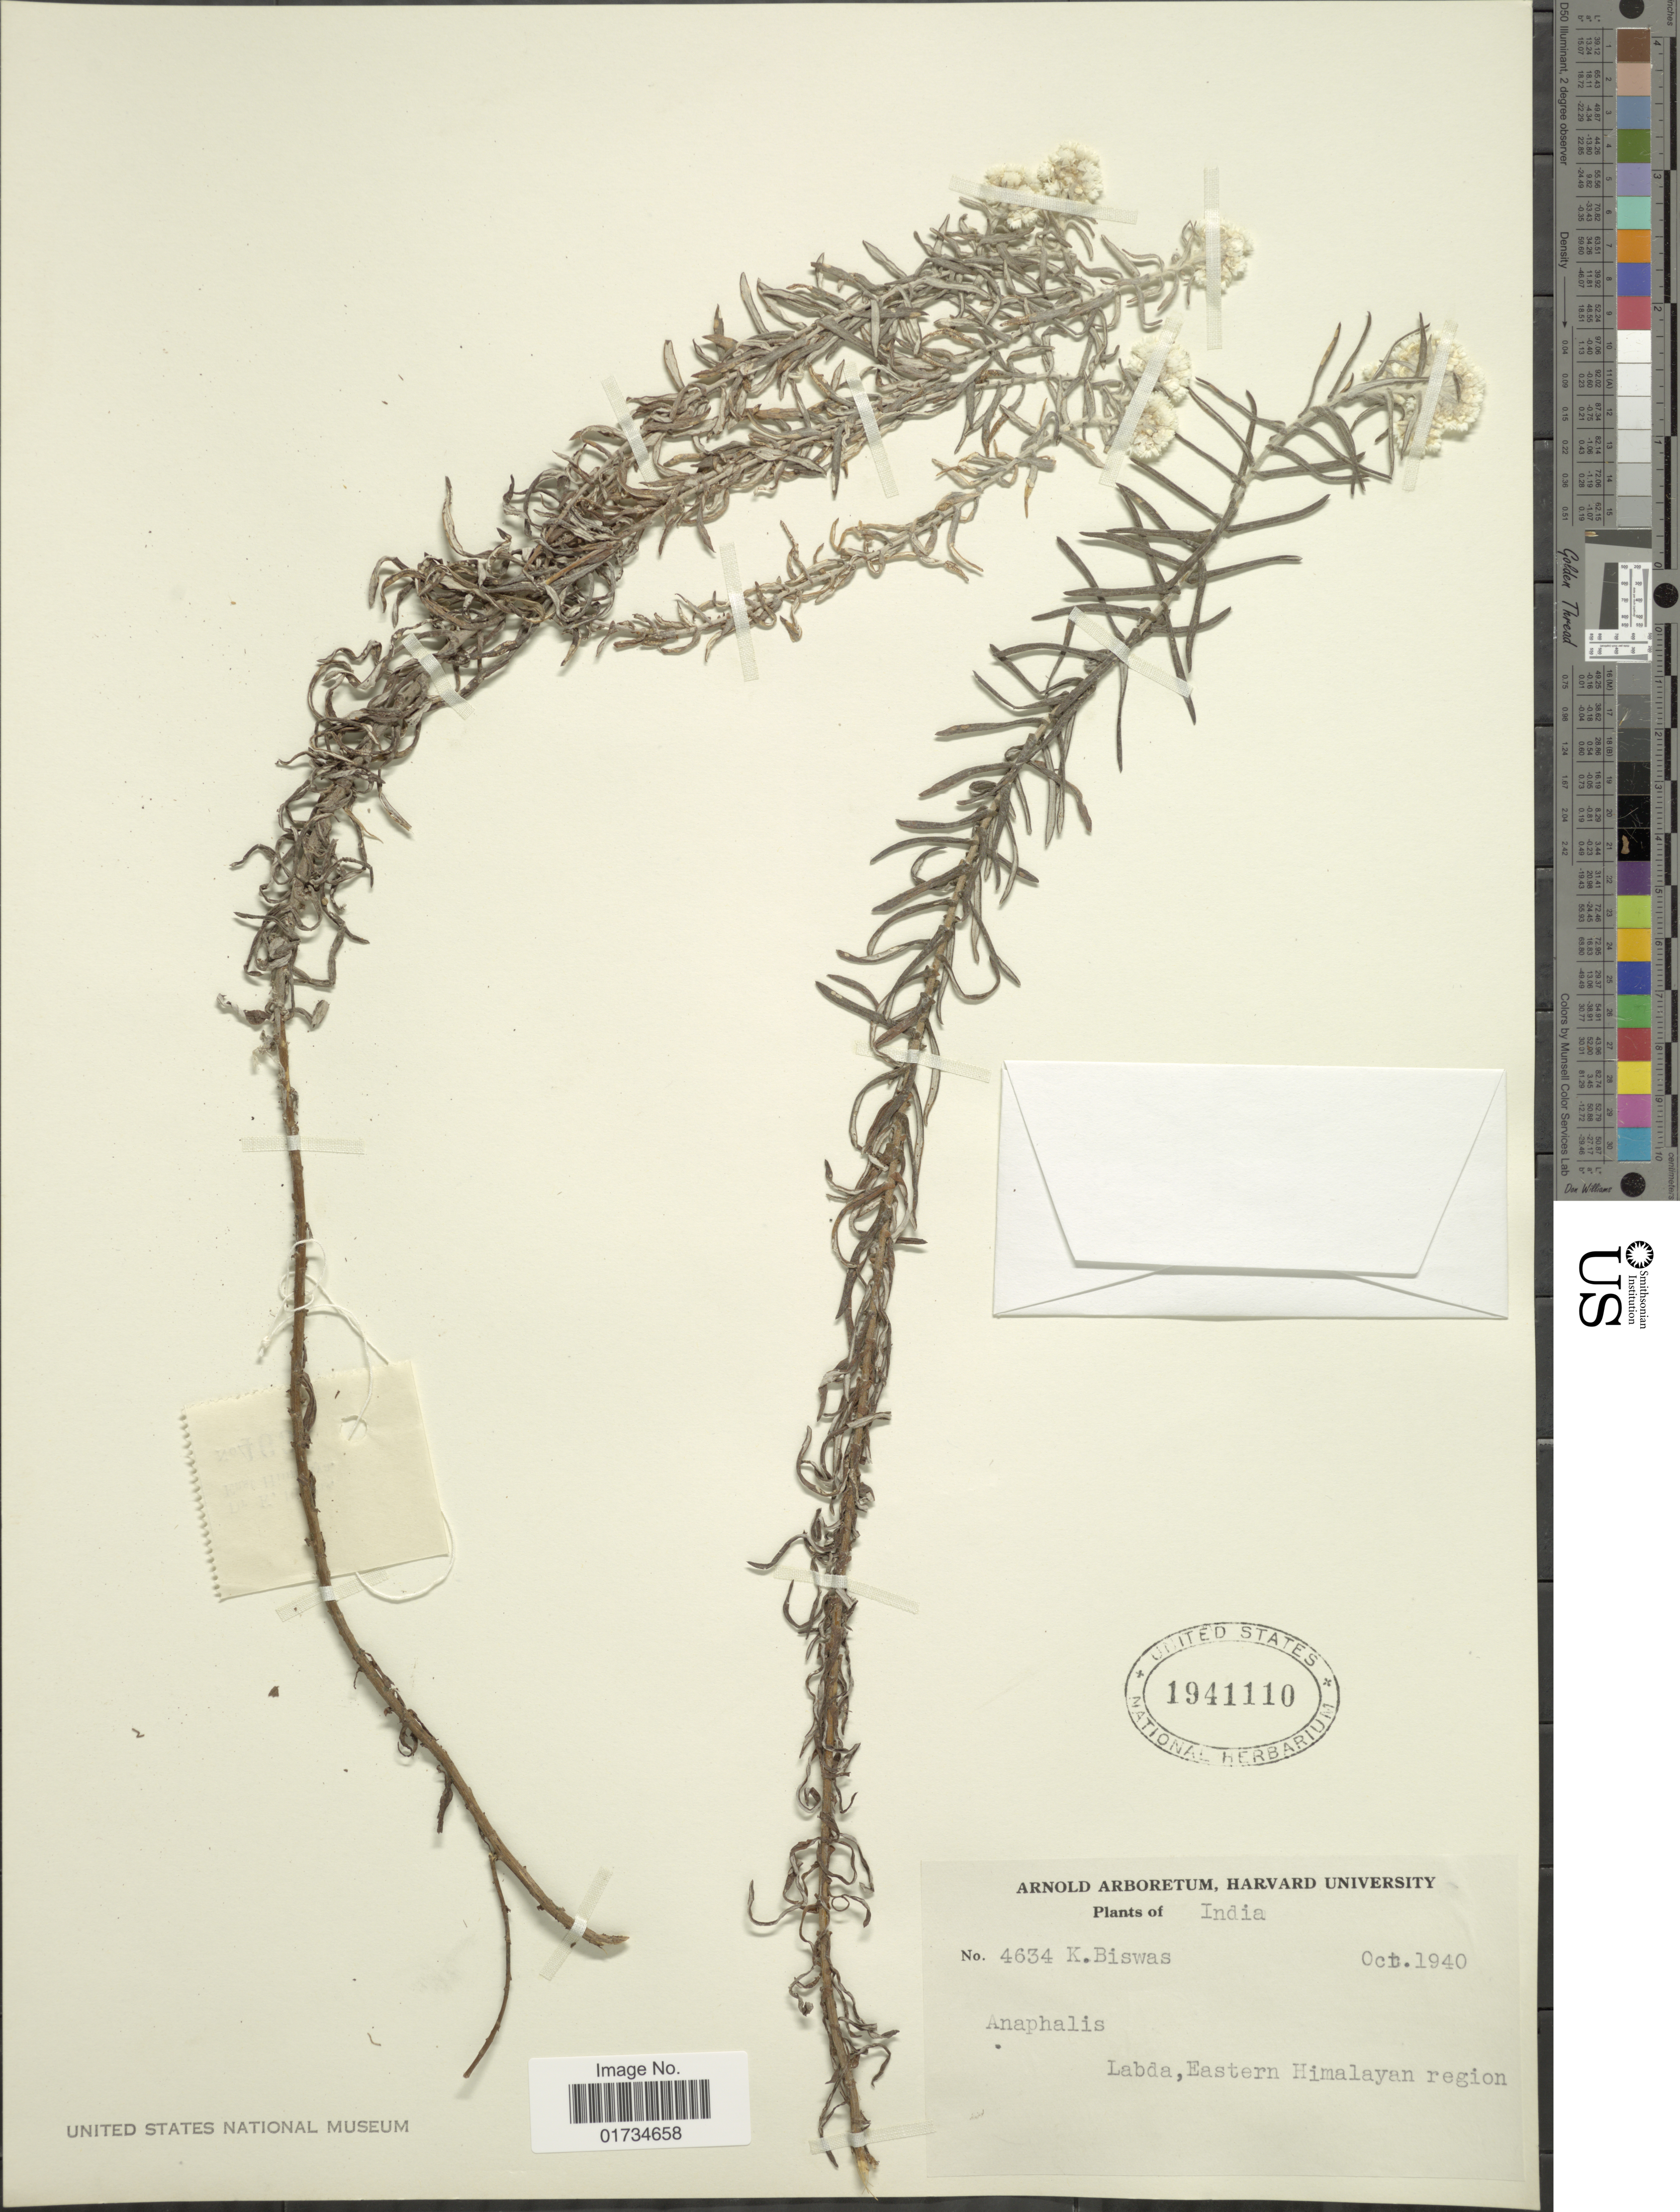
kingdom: Plantae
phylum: Tracheophyta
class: Magnoliopsida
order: Asterales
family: Asteraceae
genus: Anaphalis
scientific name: Anaphalis contorta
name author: (D. Don) Hook. f.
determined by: Chen, Y. S.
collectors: K. Biswas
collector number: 4634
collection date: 1940-10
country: India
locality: India. Labda, Eastern Himalayan region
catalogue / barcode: US 1941110